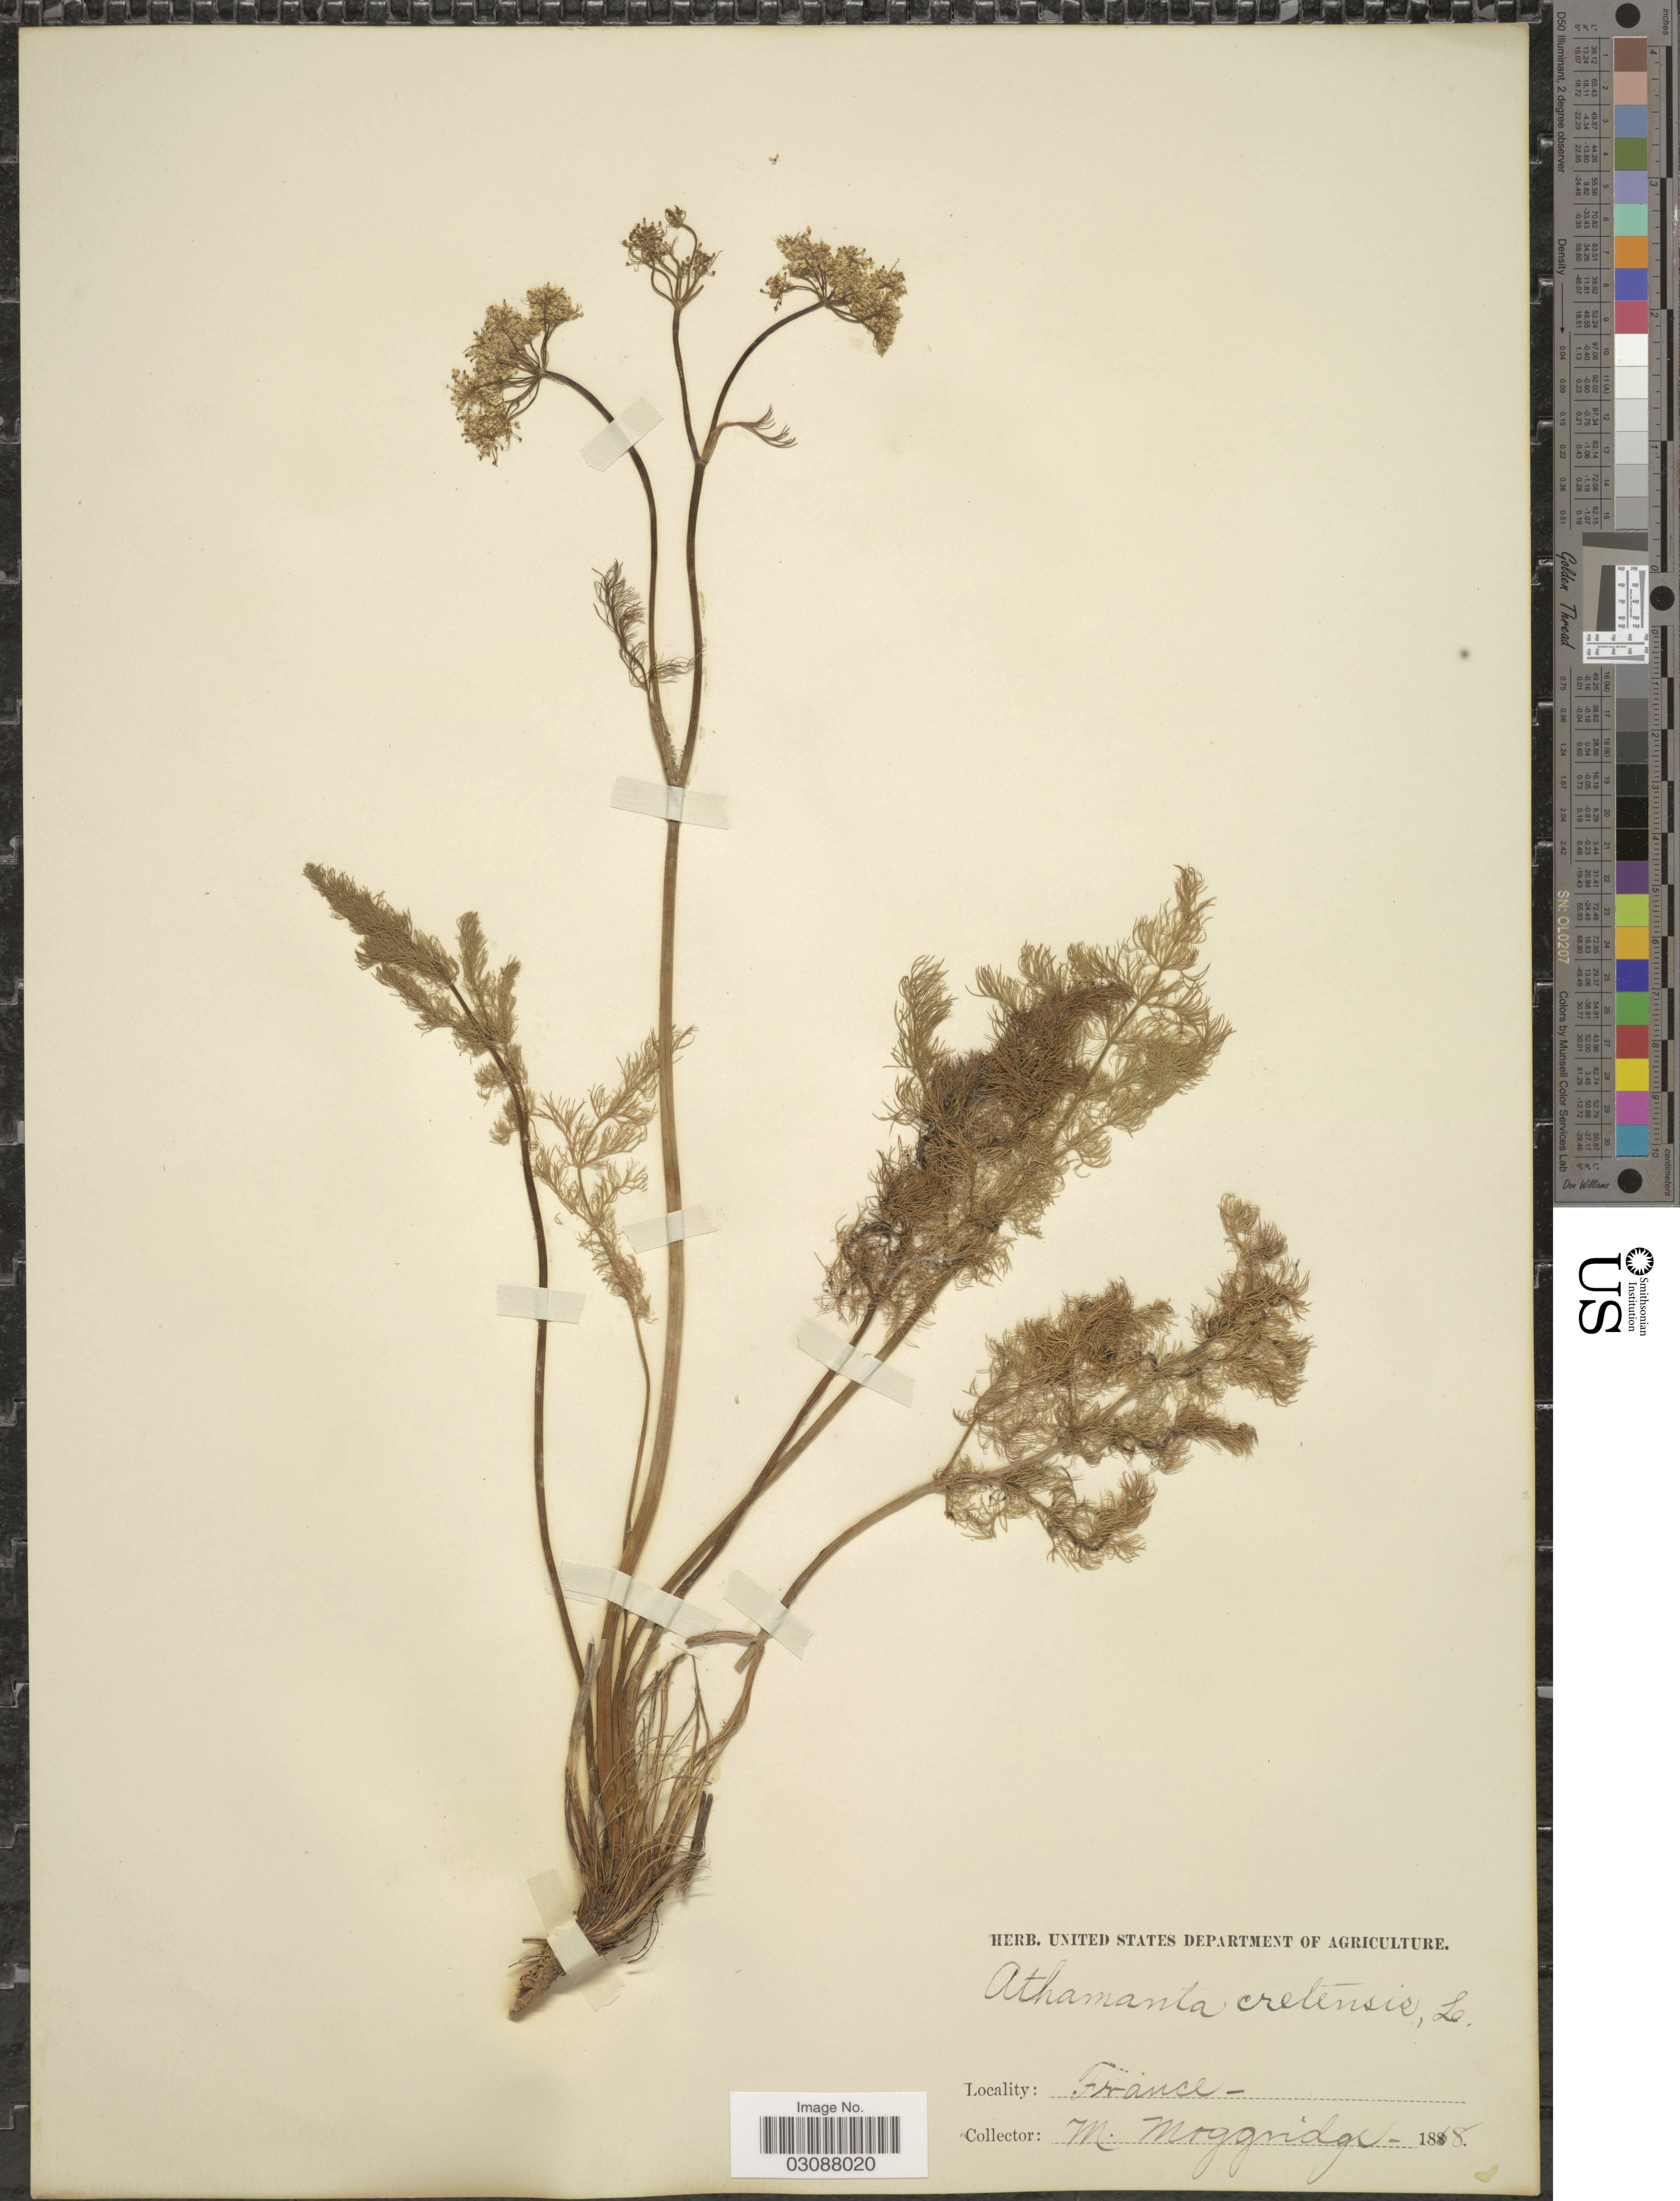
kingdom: Plantae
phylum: Tracheophyta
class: Magnoliopsida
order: Apiales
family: Apiaceae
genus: Athamanta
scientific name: Athamanta cretensis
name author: L.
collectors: M. Moggridge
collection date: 1868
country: France